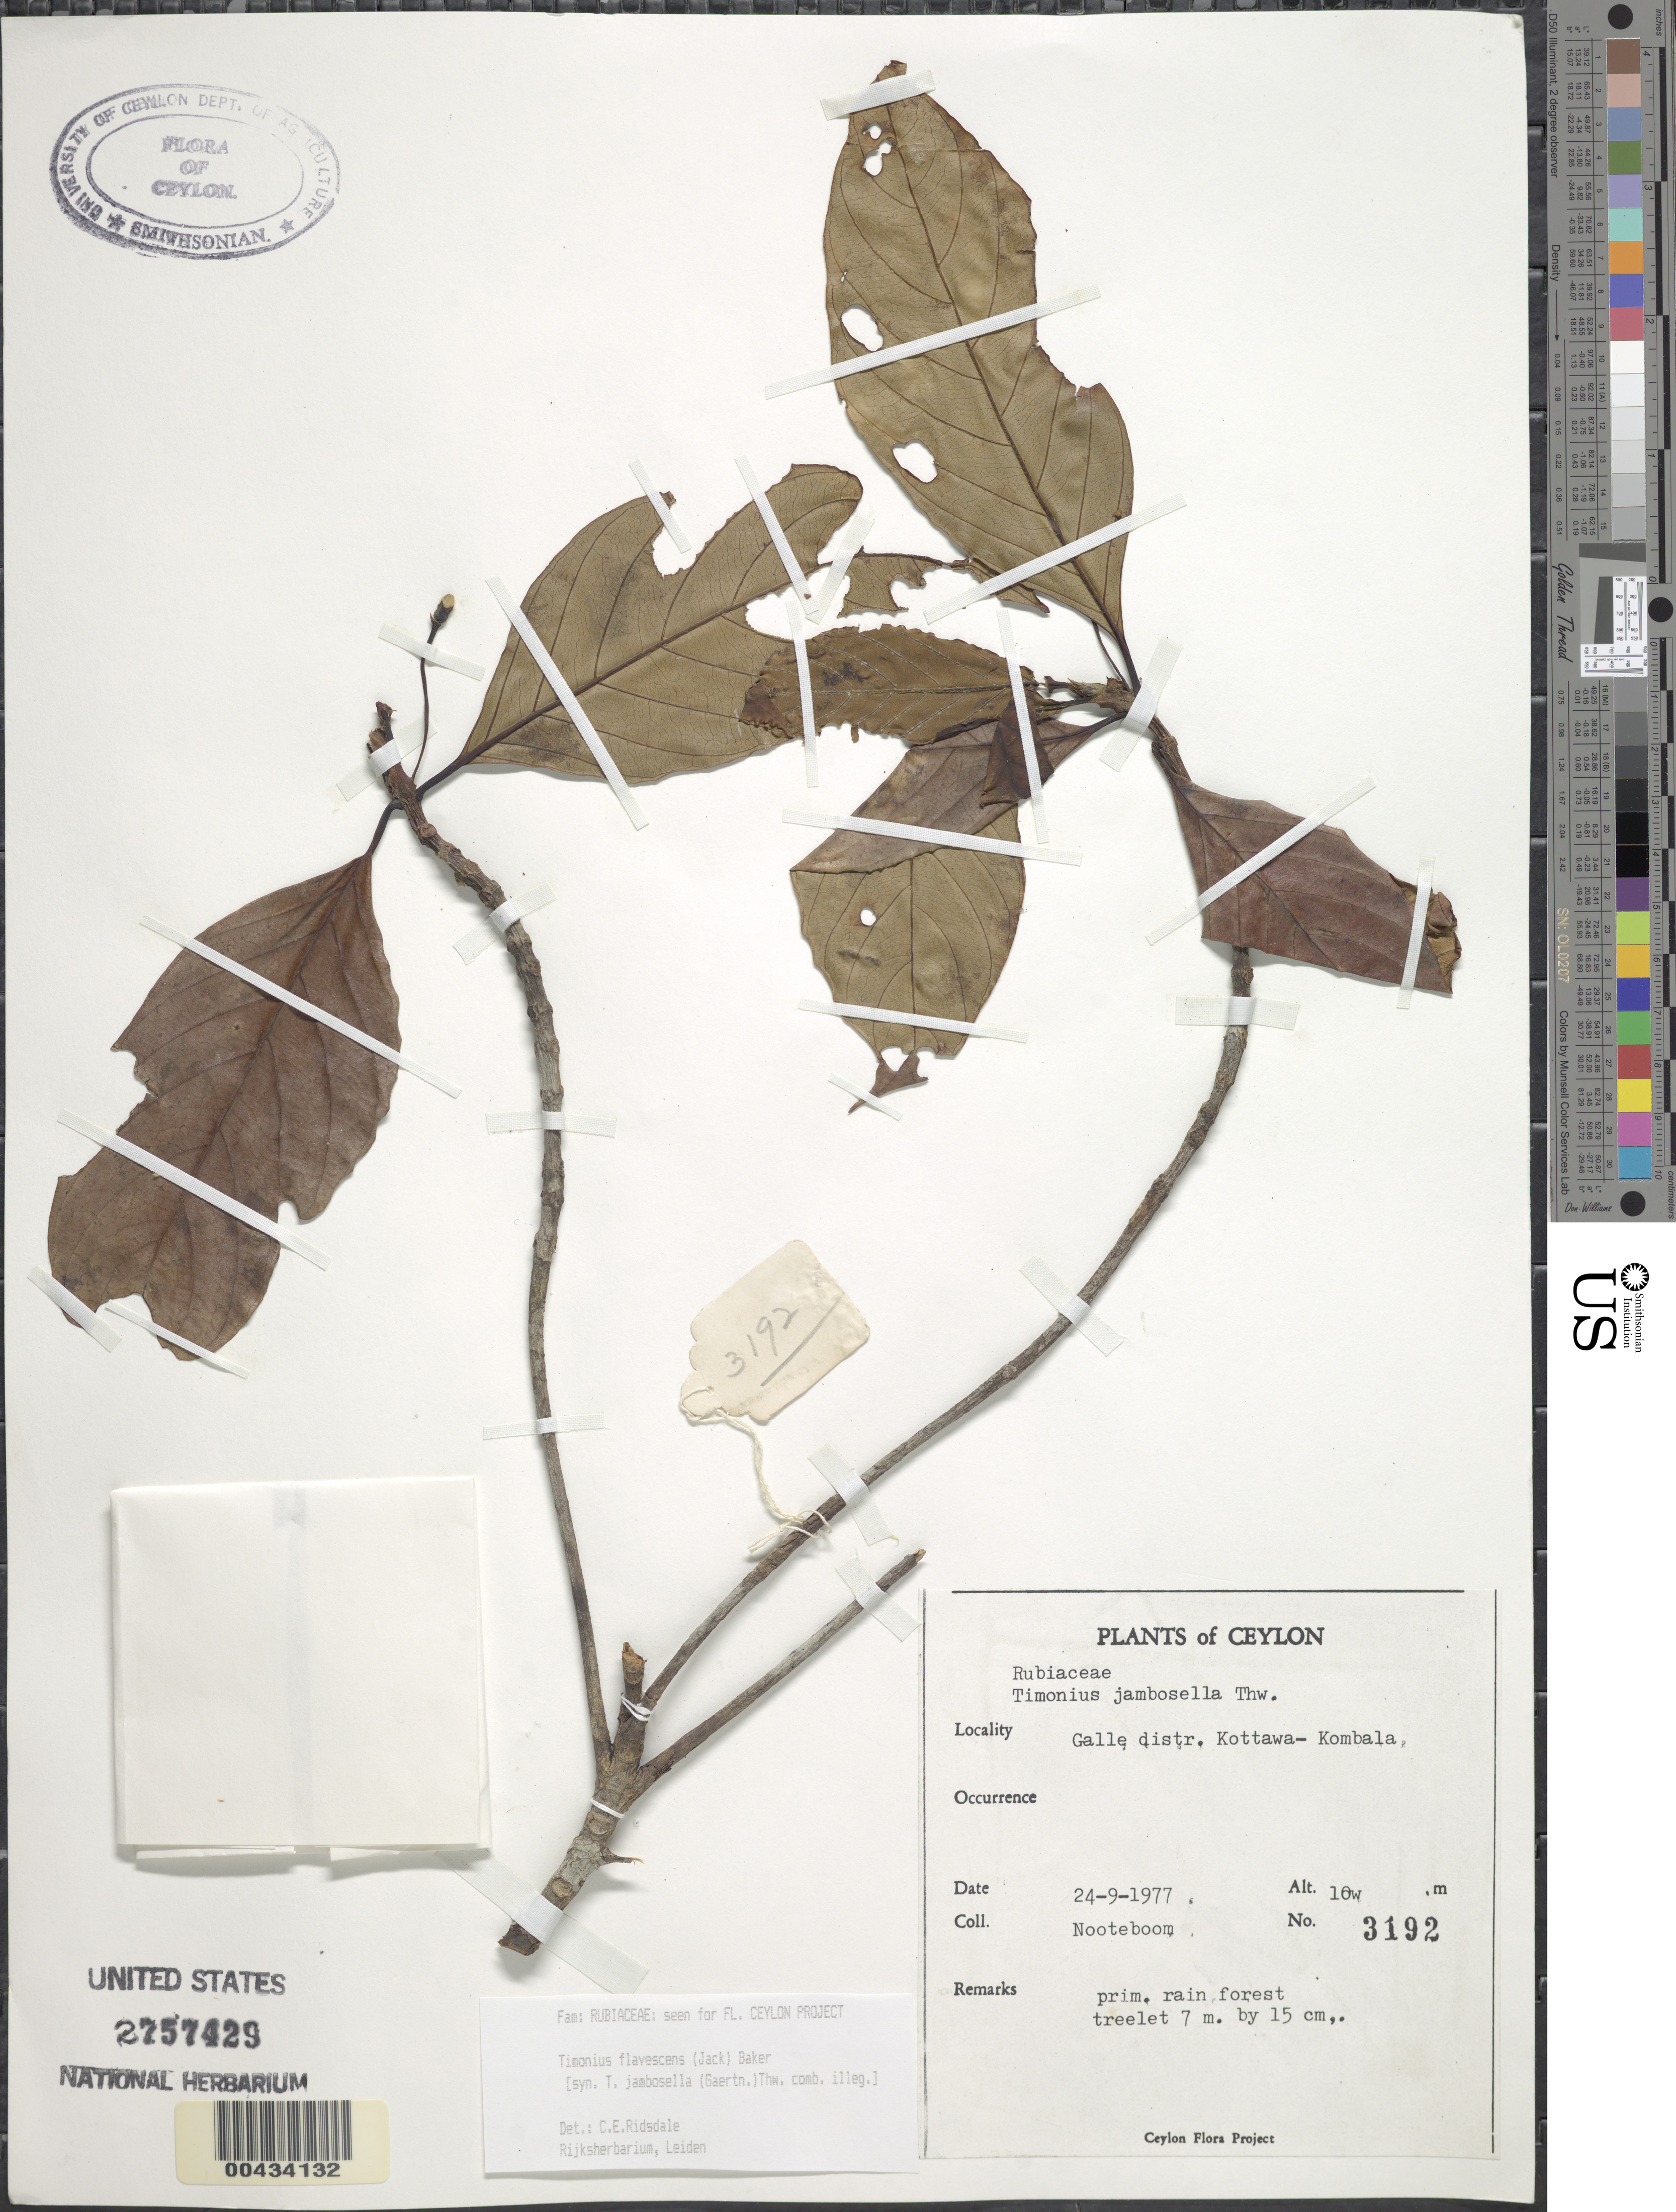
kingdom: Plantae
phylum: Tracheophyta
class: Magnoliopsida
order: Gentianales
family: Rubiaceae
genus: Timonius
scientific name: Timonius flavescens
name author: (Jack) Baker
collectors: H. P. Nooteboom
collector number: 3192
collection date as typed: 24 Sep 1977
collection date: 1977-09-24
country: Sri Lanka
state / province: Southern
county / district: Galle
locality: Kottawa-Kombala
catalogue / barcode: US 2757429